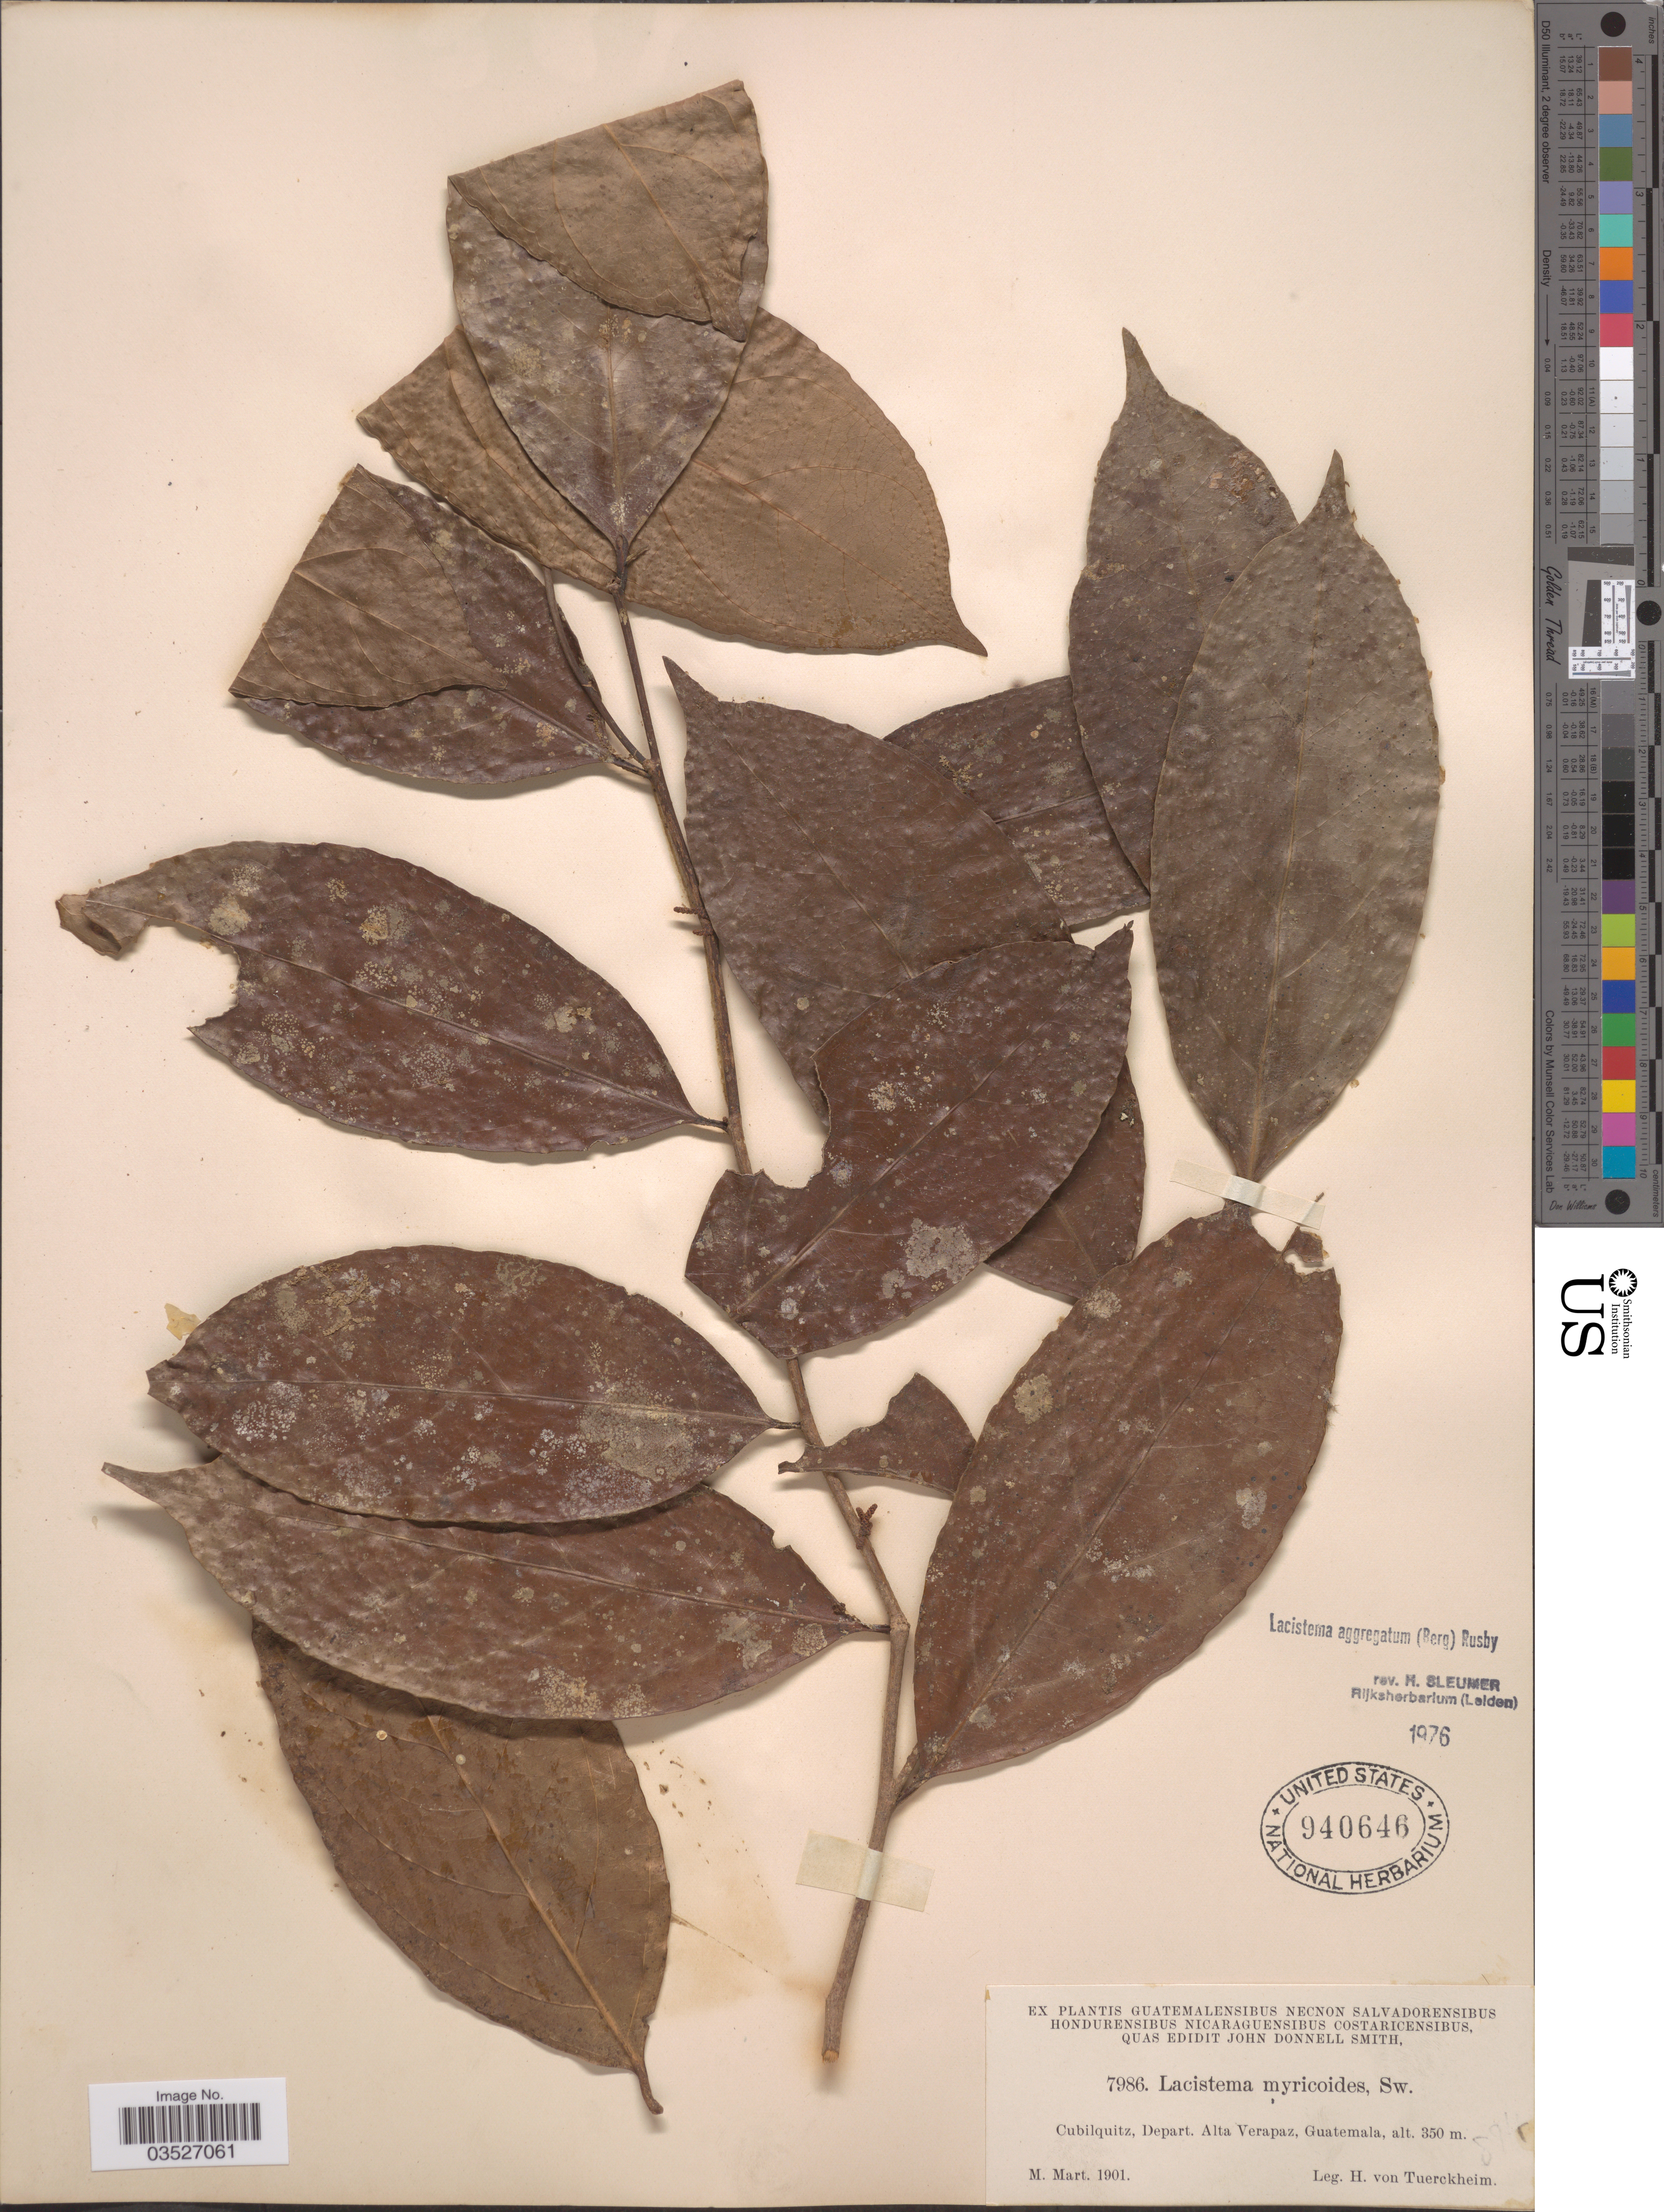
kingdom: Plantae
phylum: Tracheophyta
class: Magnoliopsida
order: Malpighiales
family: Lacistemataceae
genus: Lacistema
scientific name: Lacistema aggregatum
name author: (P.J. Bergius) Rusby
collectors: H. von Türckheim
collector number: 7986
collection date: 1901-03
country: Guatemala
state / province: Alta Verapaz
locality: Cubilquiz, Depart. Alta Verapaz.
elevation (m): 350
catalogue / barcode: US 940646